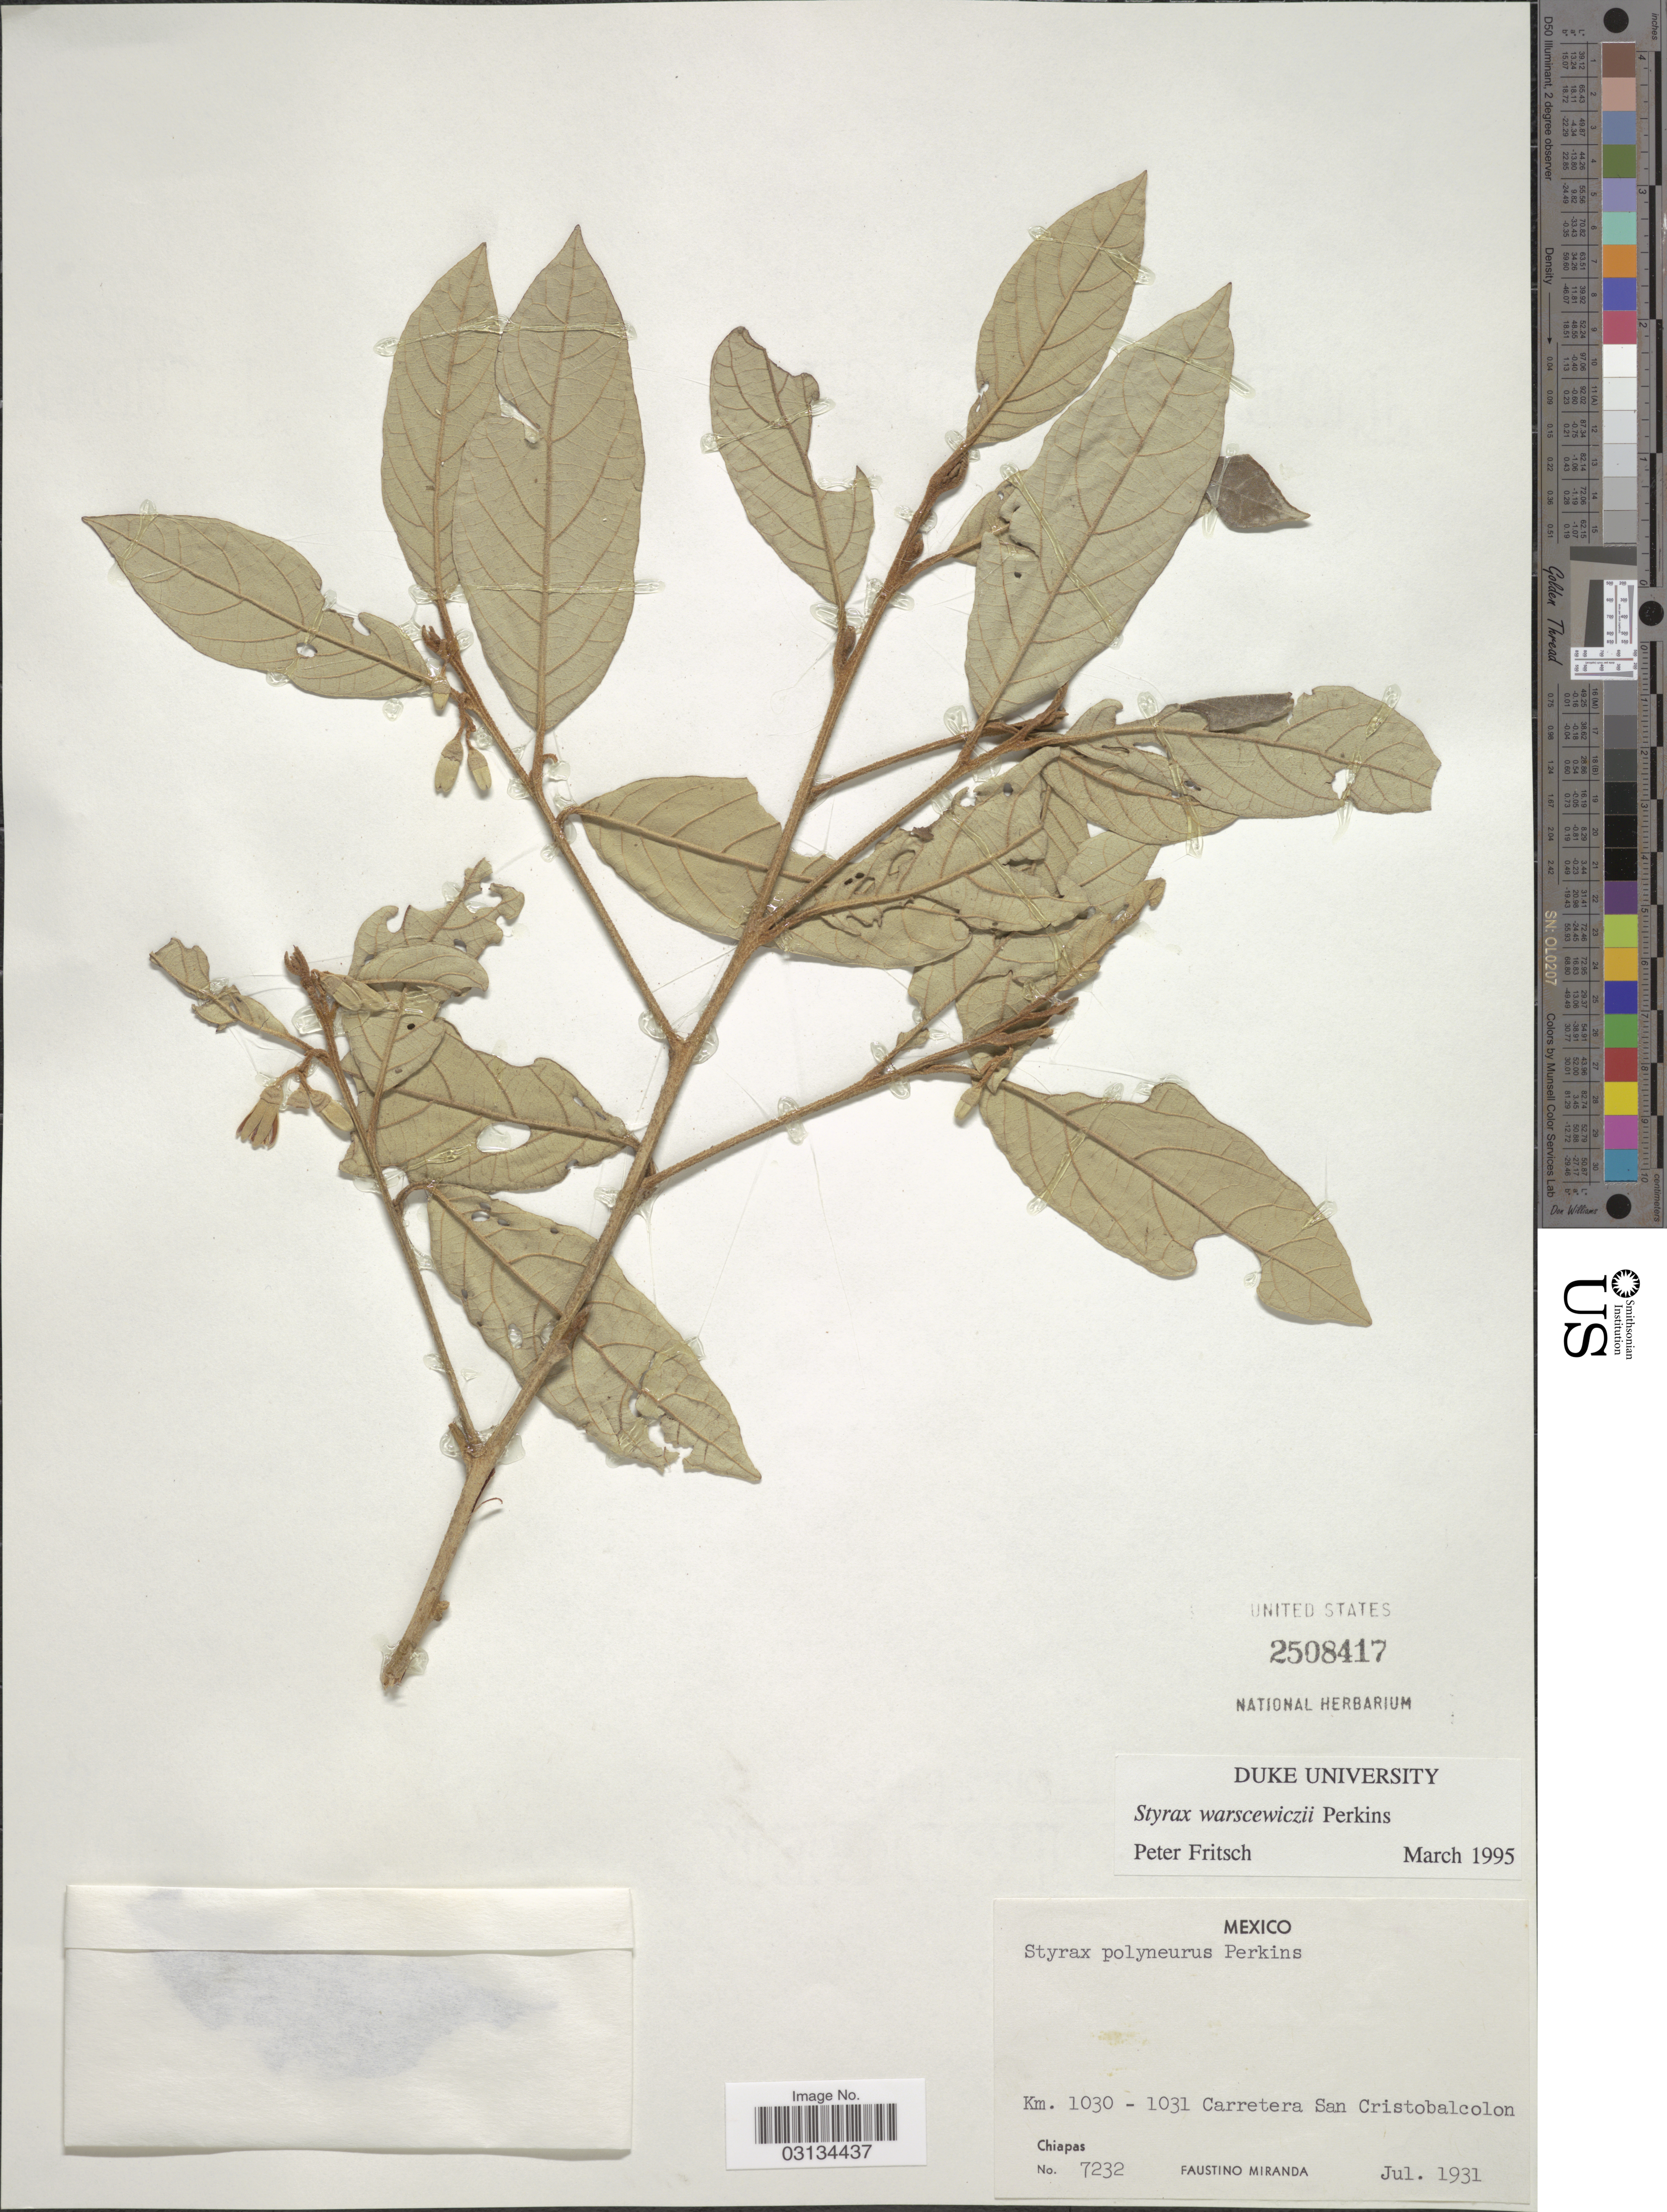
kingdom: Plantae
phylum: Tracheophyta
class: Magnoliopsida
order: Ericales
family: Styracaceae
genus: Styrax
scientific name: Styrax warscewiczii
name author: Perkins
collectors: F. Miranda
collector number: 7232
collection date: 1931-07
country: Mexico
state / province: Chiapas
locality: Km. 1030 - 1031 Carretera San Cristobalcolon.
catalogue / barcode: US 2508417